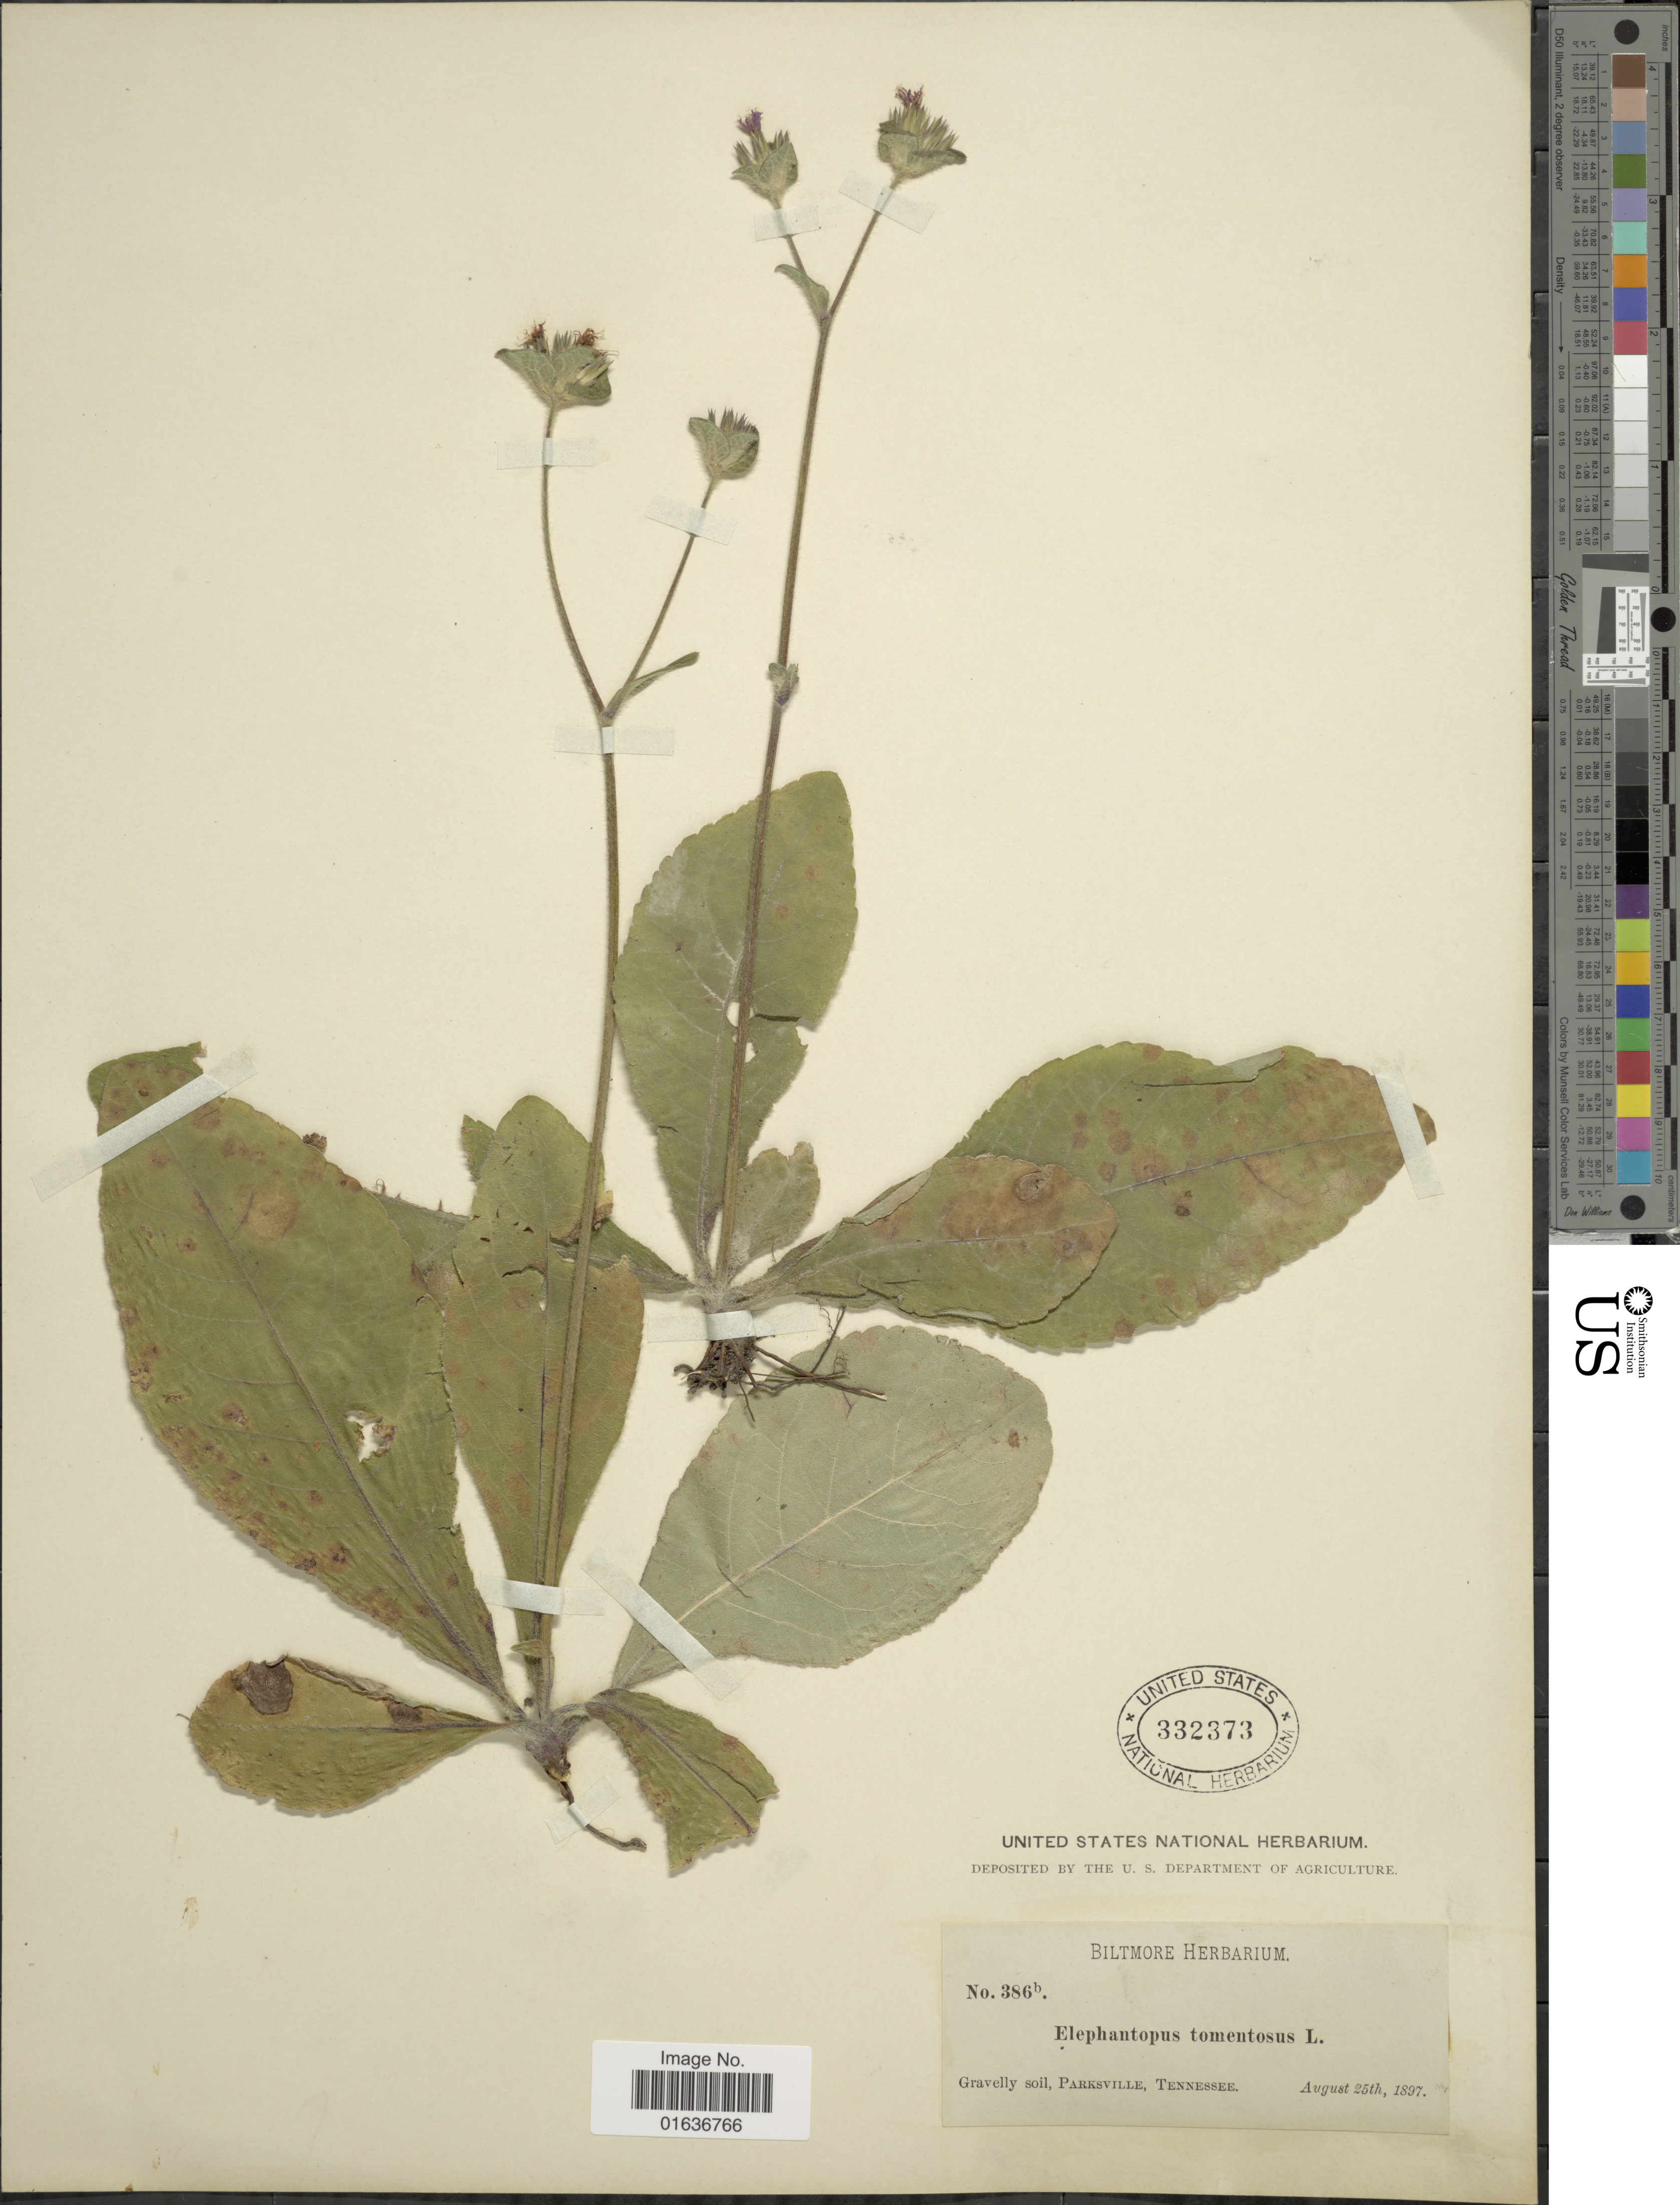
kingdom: Plantae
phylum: Tracheophyta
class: Magnoliopsida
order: Asterales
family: Asteraceae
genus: Elephantopus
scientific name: Elephantopus tomentosus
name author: L.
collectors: ex herb. Biltmore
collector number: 386b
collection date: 1897-08-25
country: United States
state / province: Tennessee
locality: Gravelly soil, Parksville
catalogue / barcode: US 332373